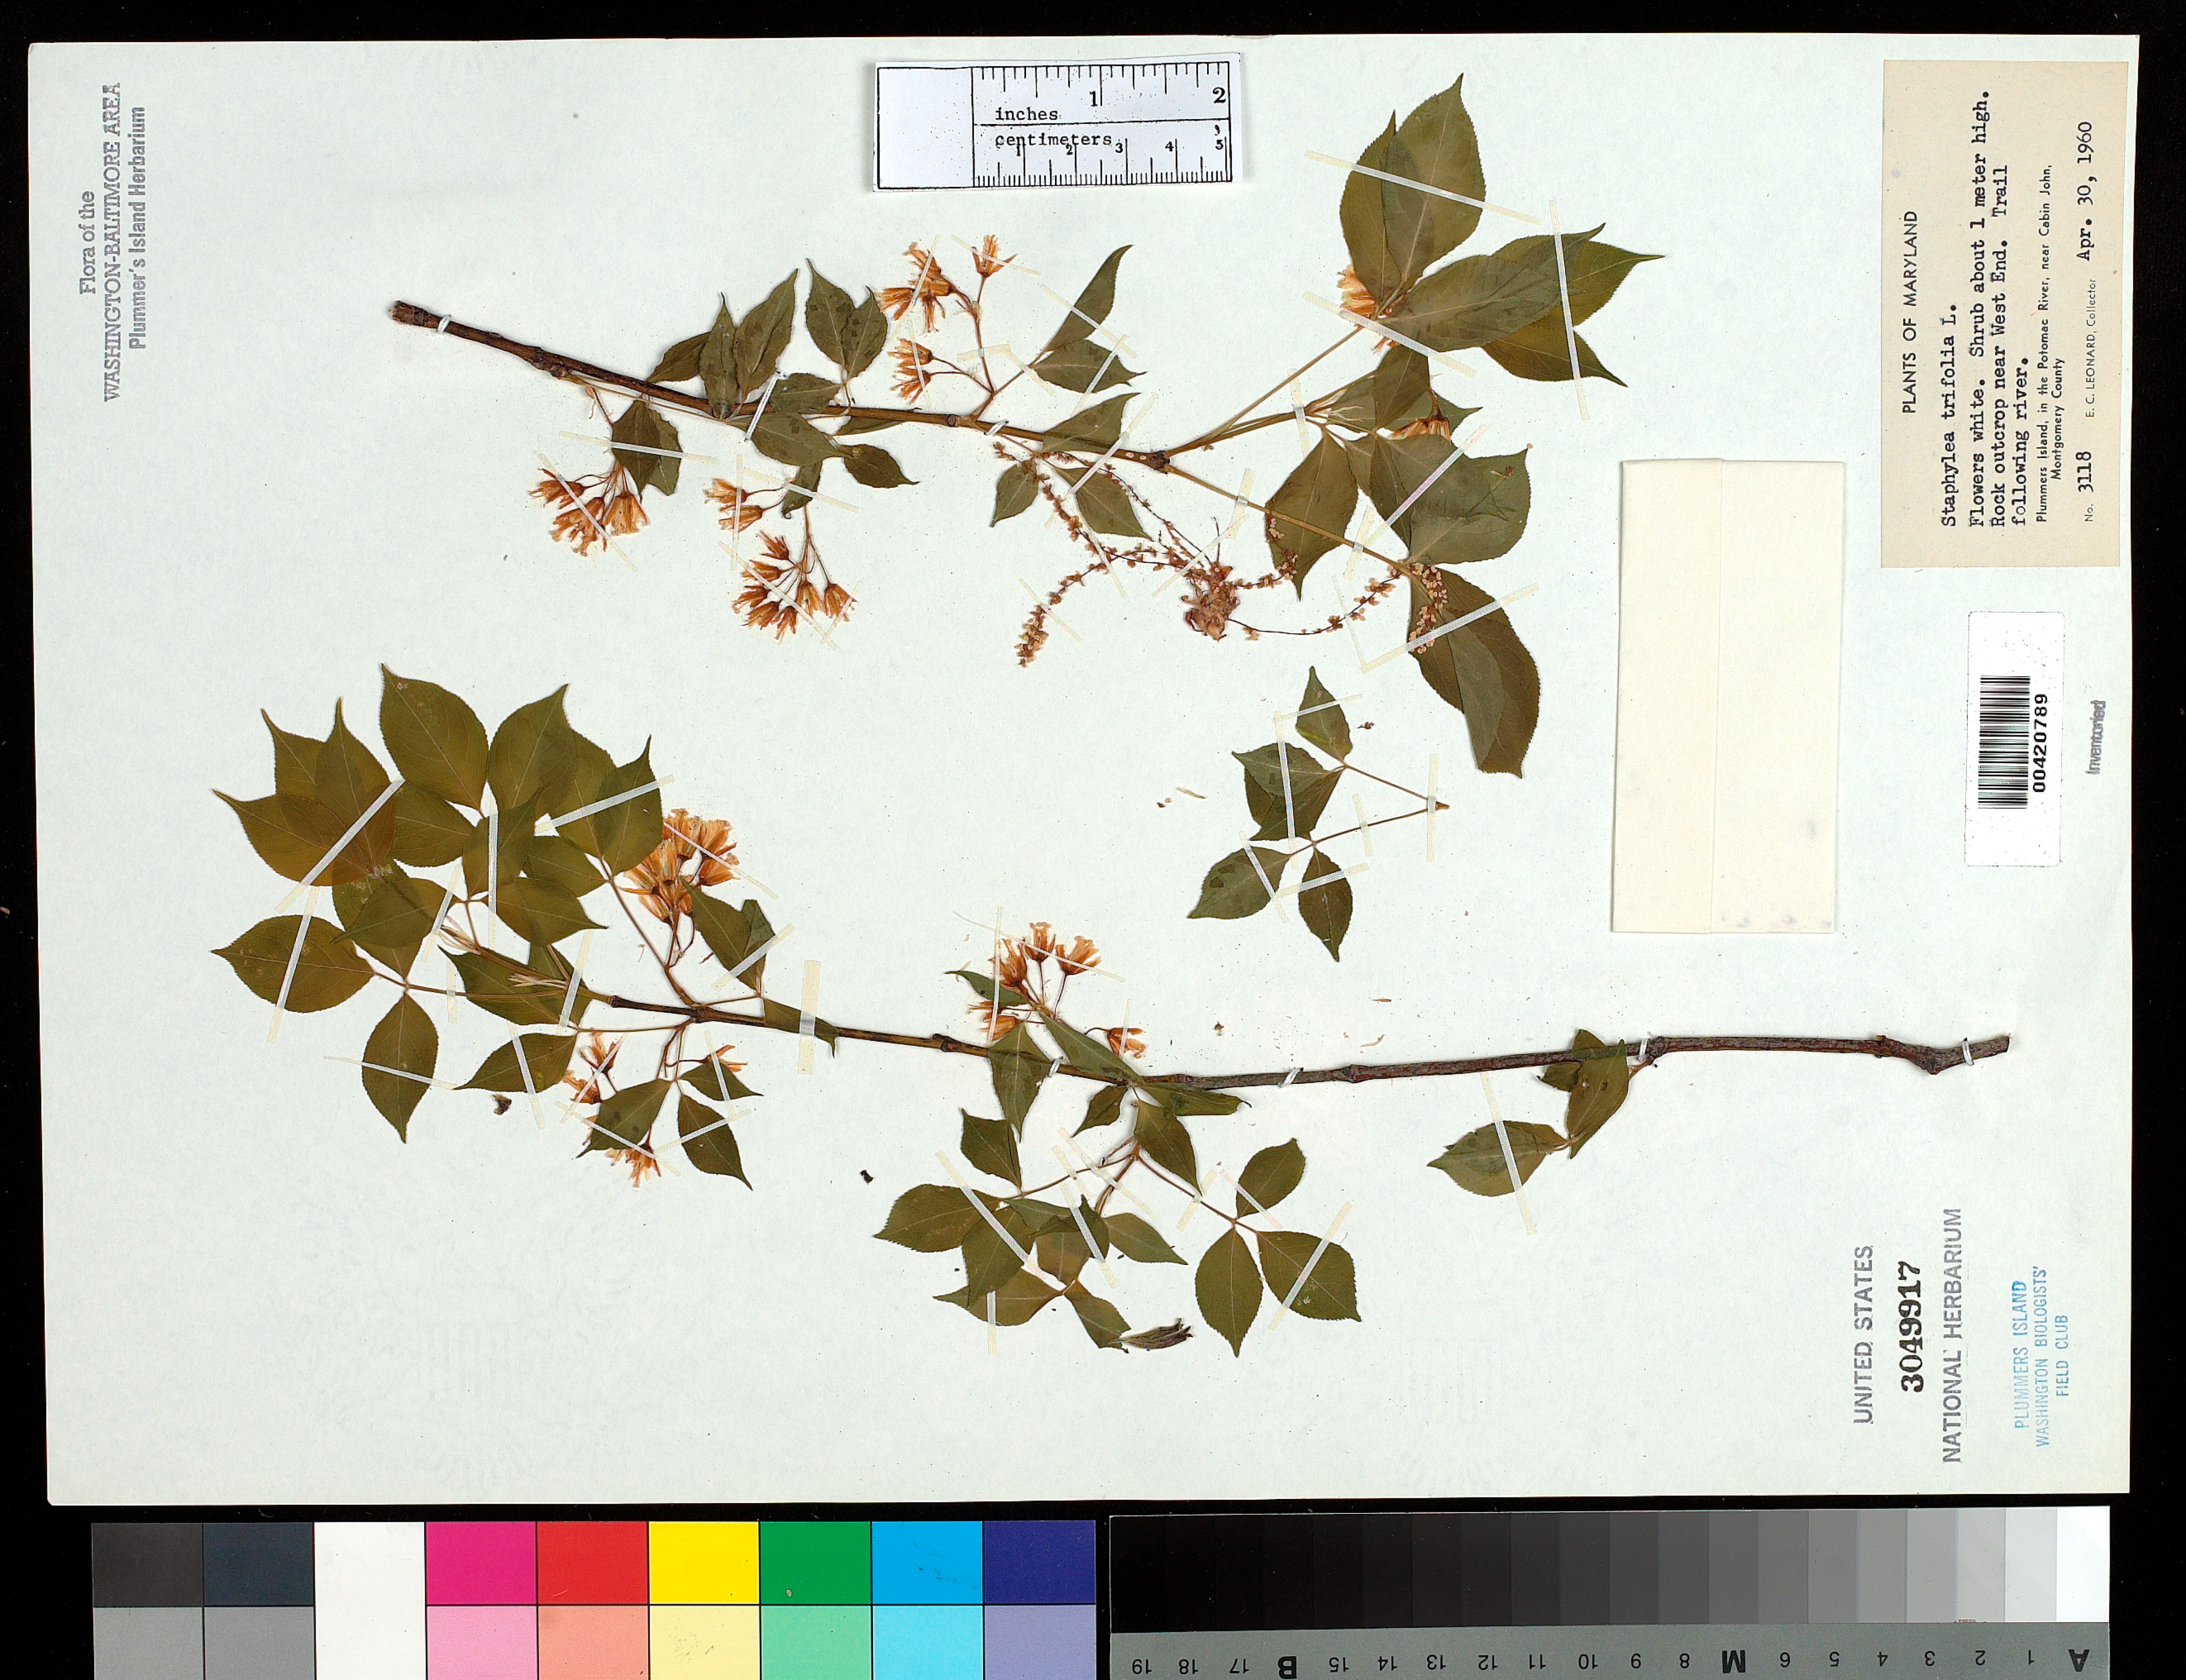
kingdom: Plantae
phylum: Tracheophyta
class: Magnoliopsida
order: Crossosomatales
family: Staphyleaceae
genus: Staphylea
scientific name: Staphylea trifolia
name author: L.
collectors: E. C. Leonard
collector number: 3118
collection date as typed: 30 Apr 1960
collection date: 1960-04-30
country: United States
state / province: Maryland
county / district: Montgomery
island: Plummers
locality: Plummer's Island; rock outcrop near west end. Trail following river C. & O. Canal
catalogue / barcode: US 3049917